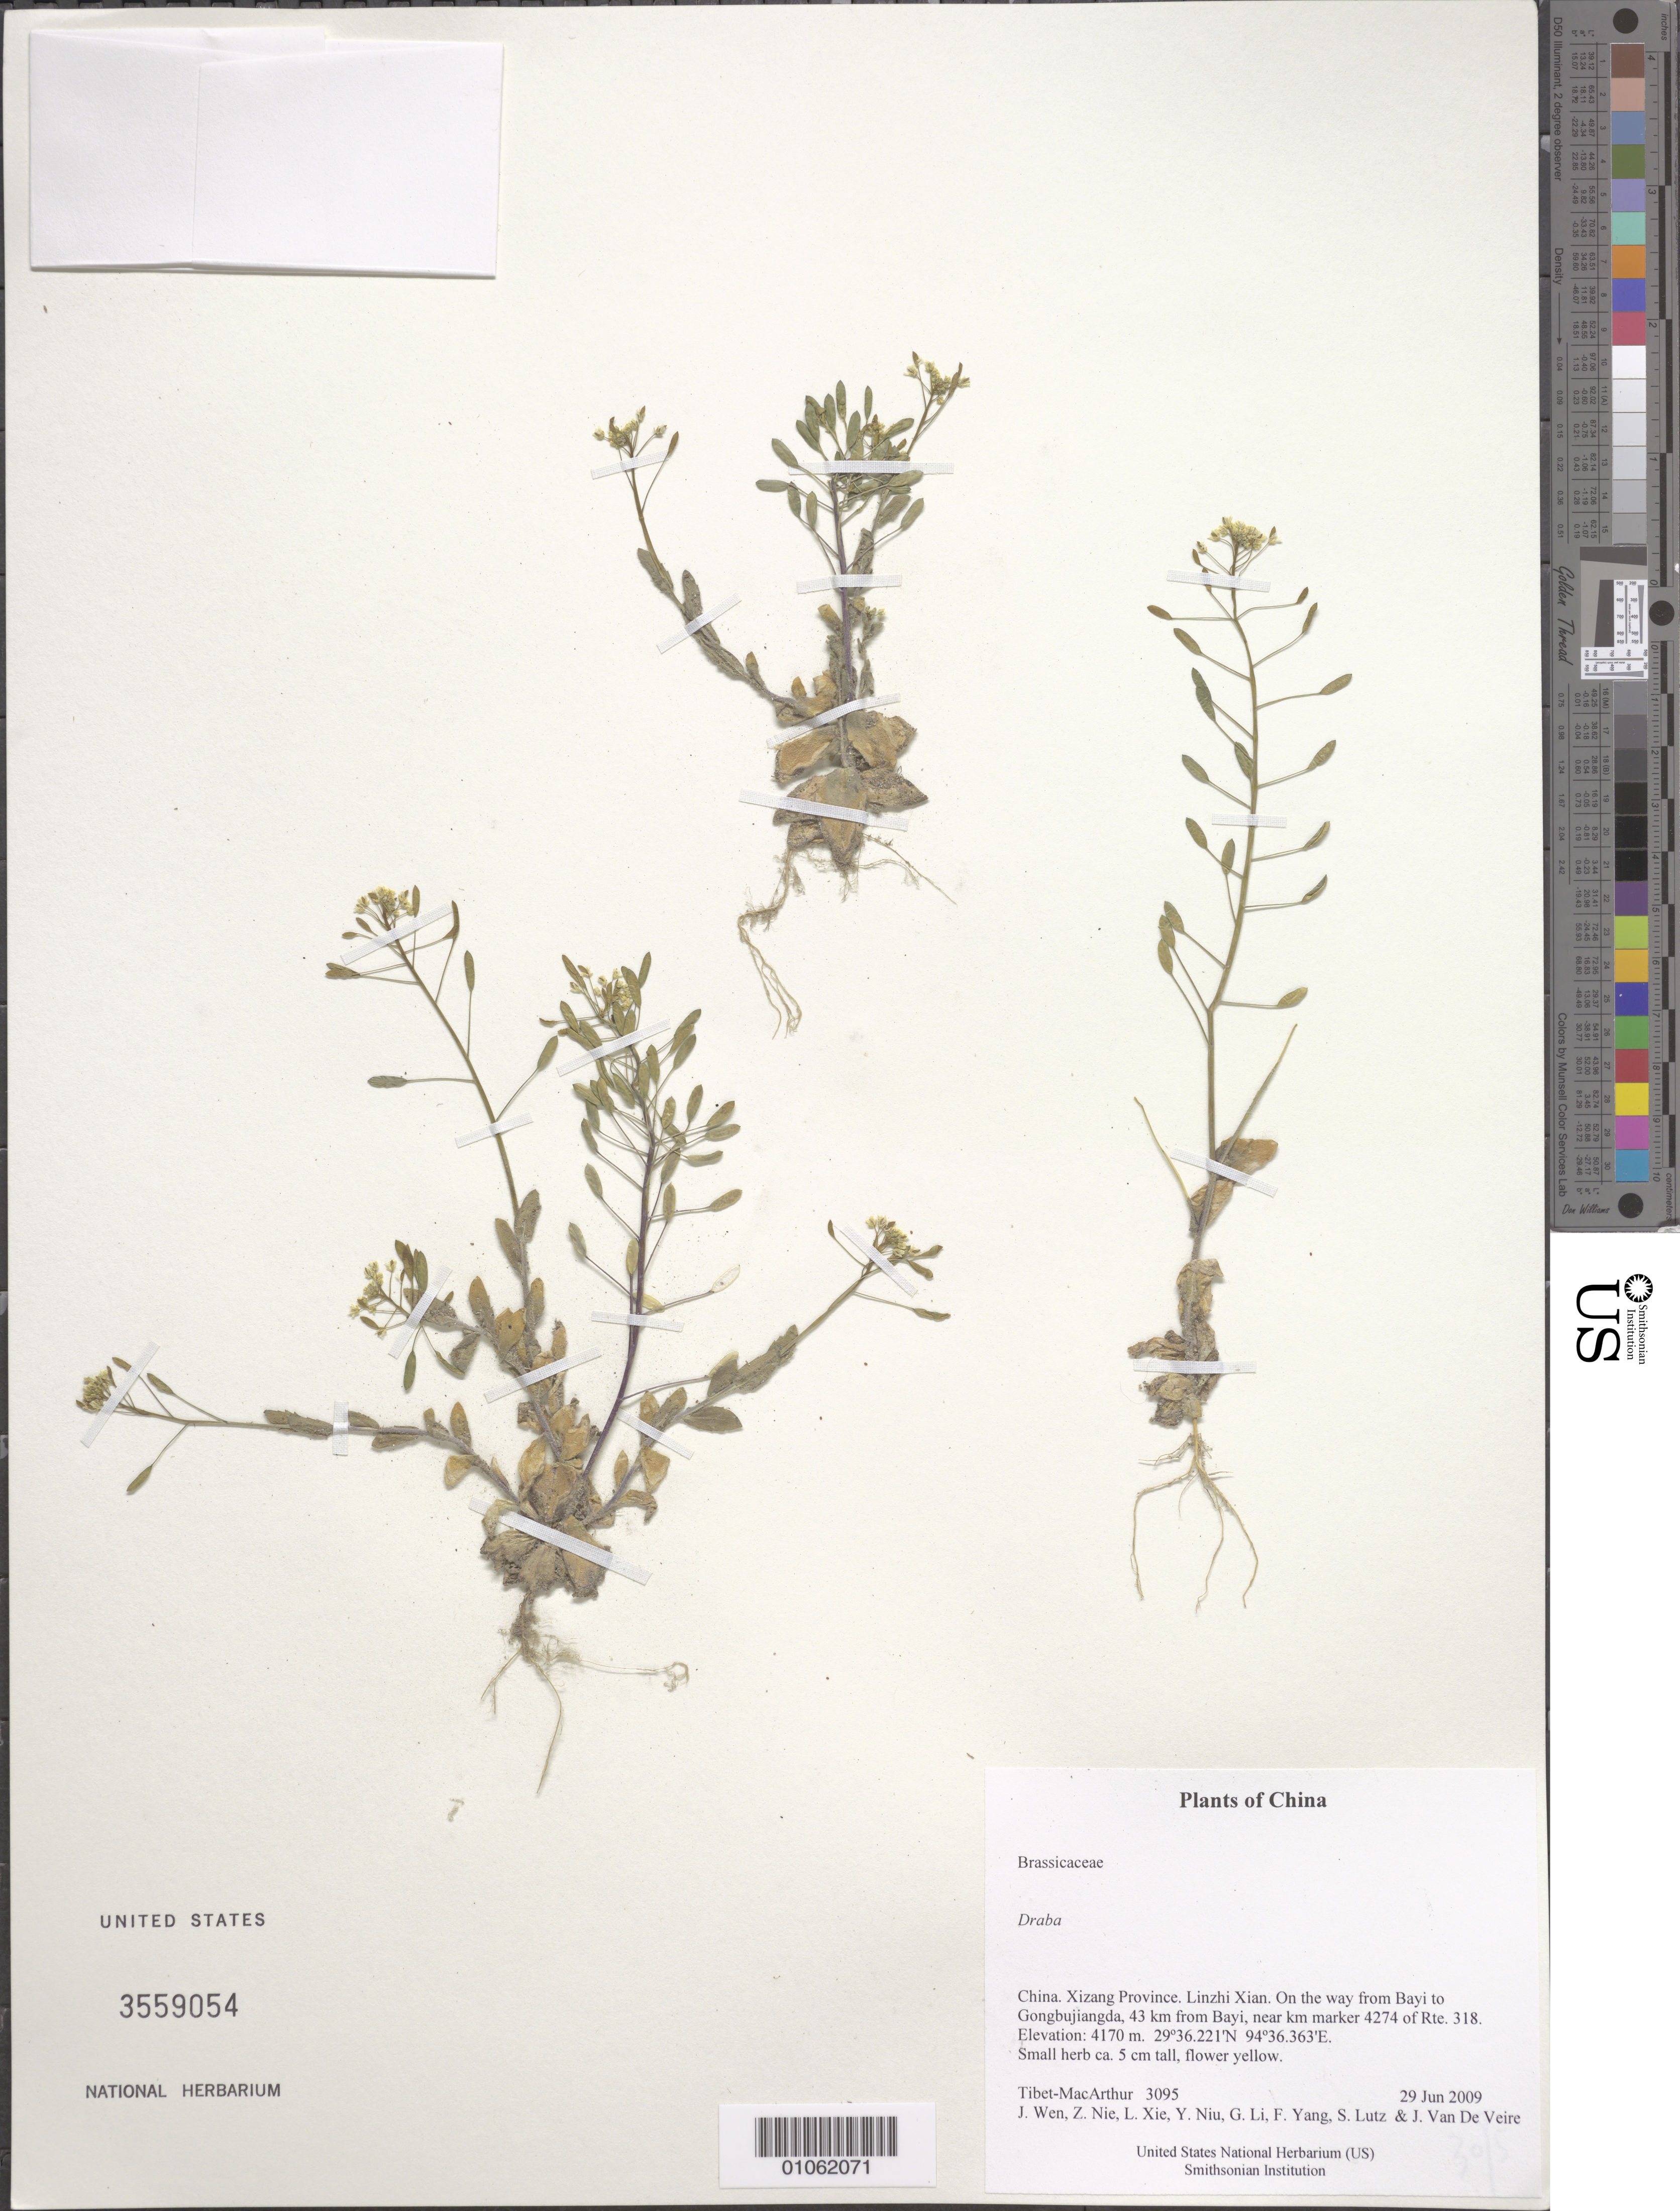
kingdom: Plantae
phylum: Tracheophyta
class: Magnoliopsida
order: Brassicales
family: Brassicaceae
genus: Draba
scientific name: Draba sp.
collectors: Tibet-MacArthur, J. Wen, Z. Nie, L. Xie, Y. Niu, G. Li, F. Yang, S. Lutz & J. Van De Veire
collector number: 3095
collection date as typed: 29 Jun 2009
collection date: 2009-06-29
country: China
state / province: Xizang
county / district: Linzhi Xian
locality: On the way from Bayi to Gongbujiangda, 43 km from Bayi, near km marker 4274 of Rte. 318.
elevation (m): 4170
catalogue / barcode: US 3559054